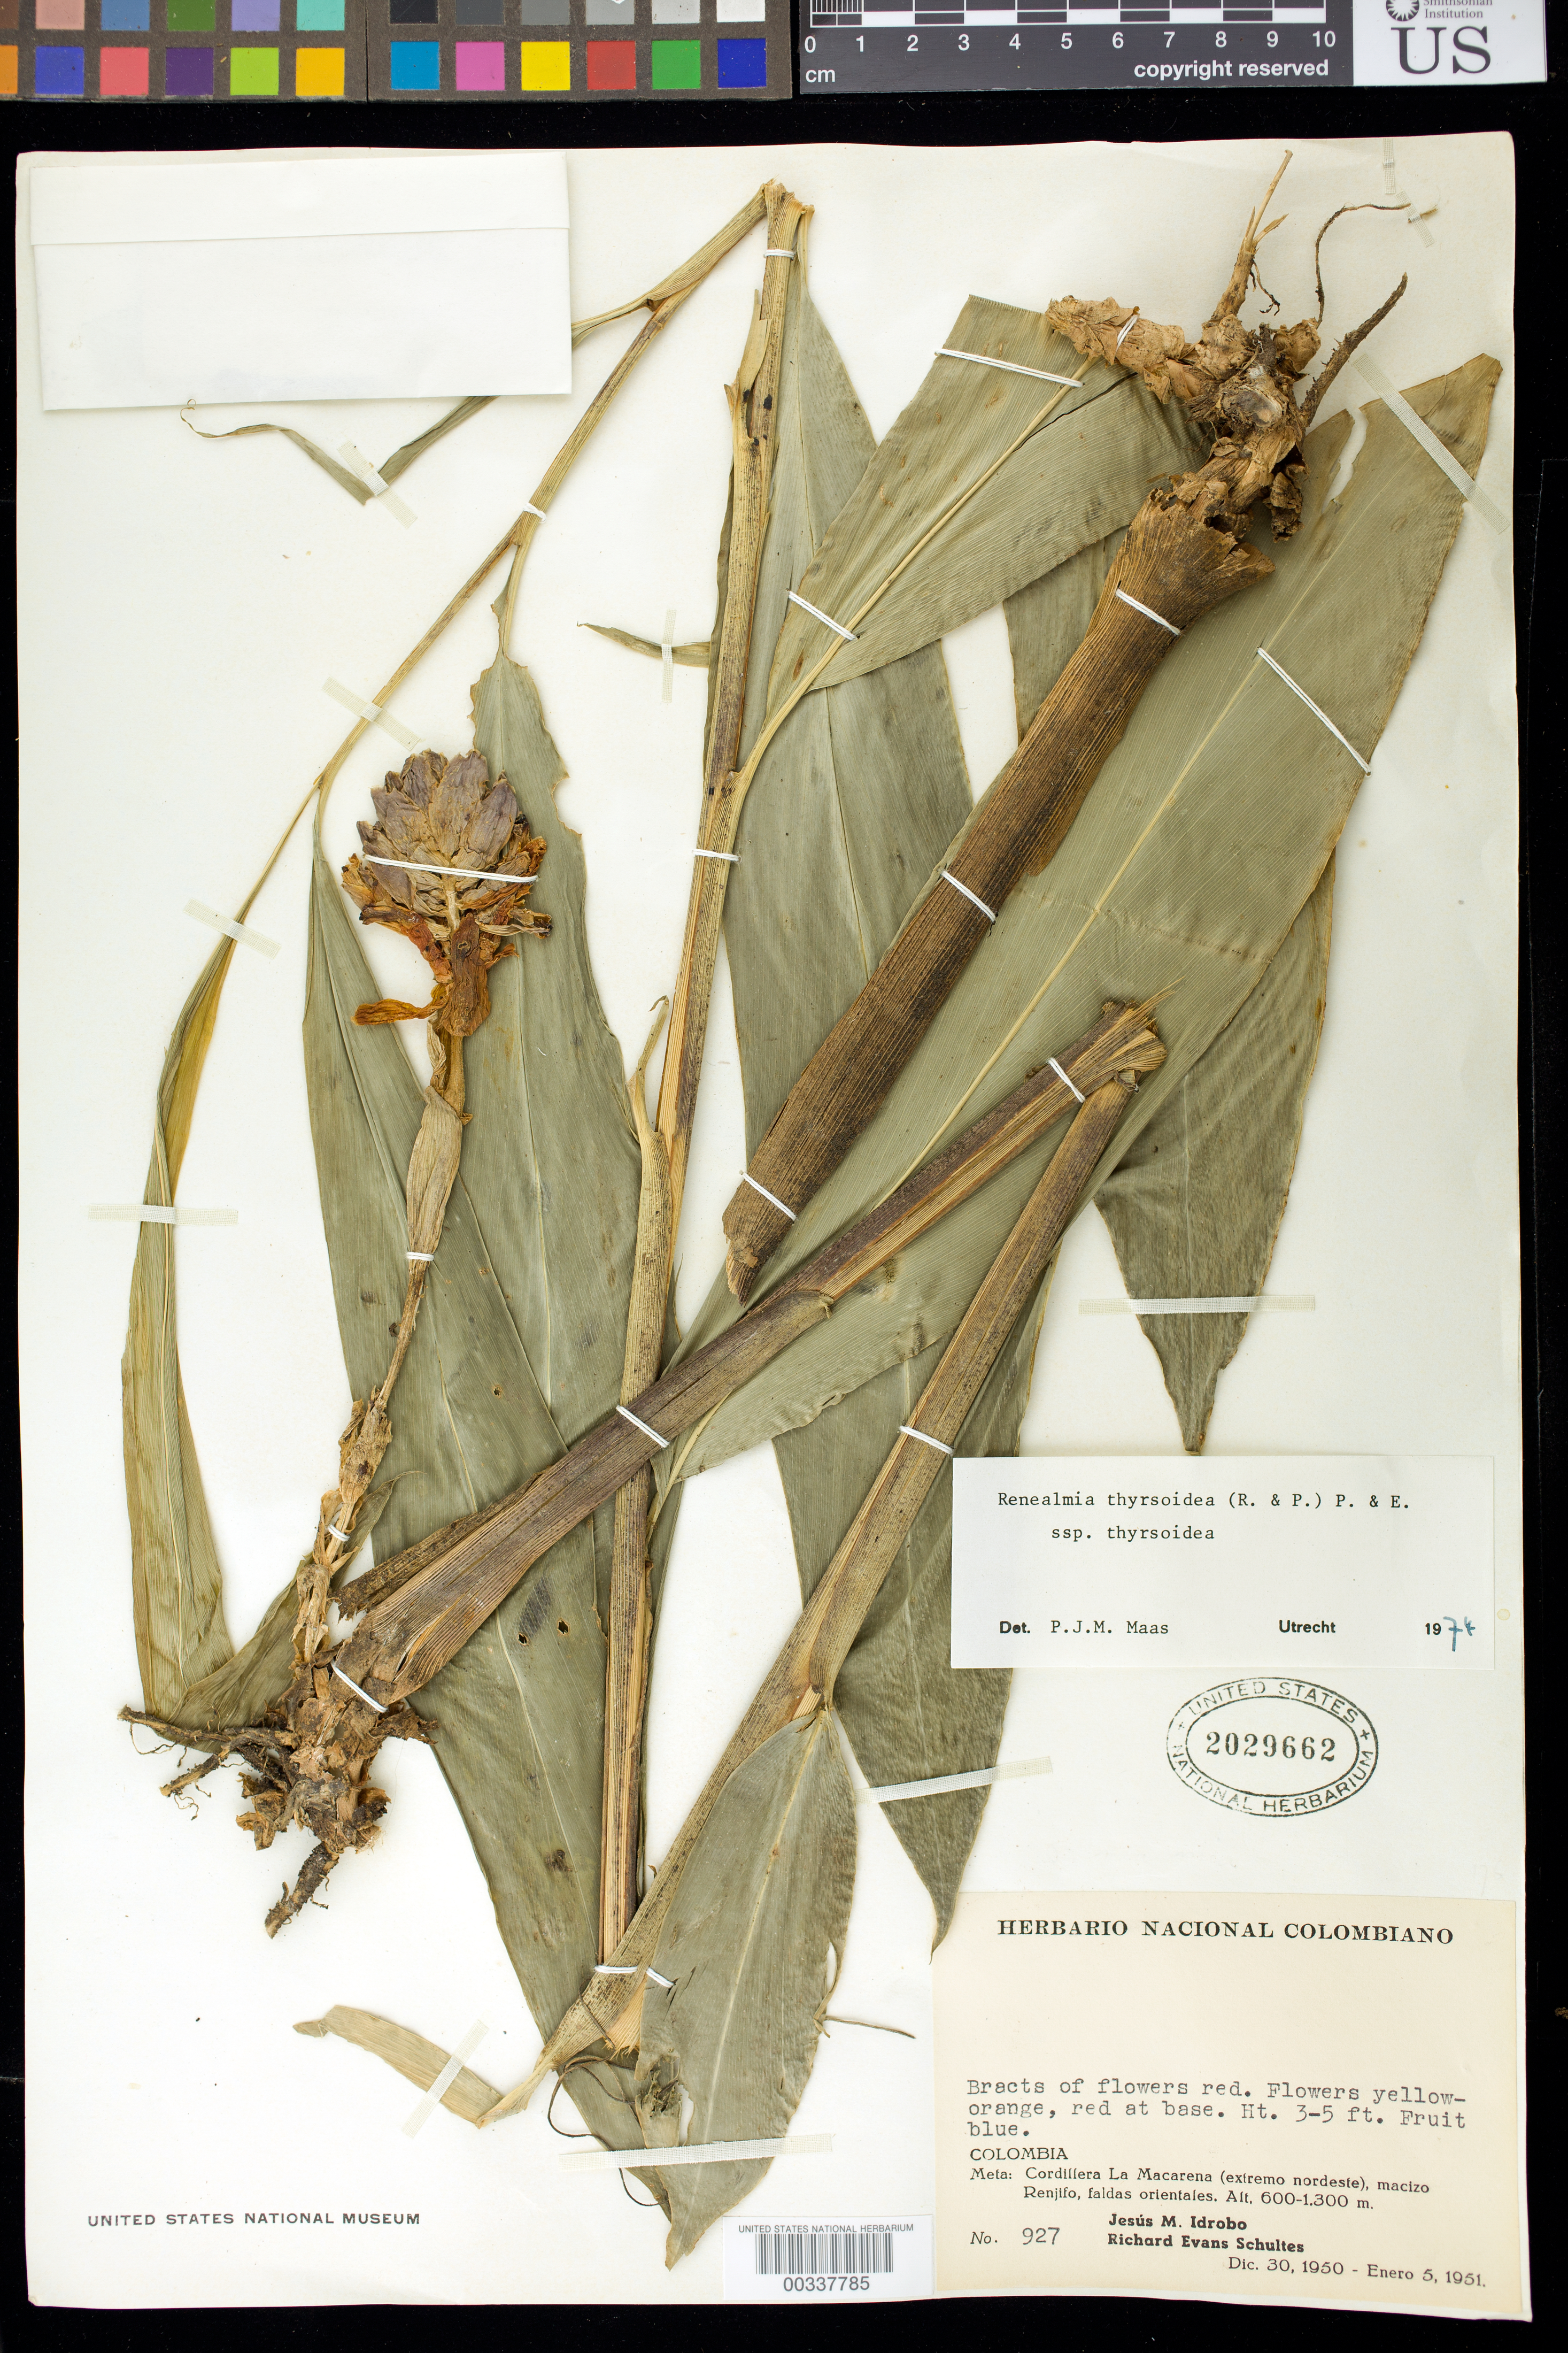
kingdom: Plantae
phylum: Tracheophyta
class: Liliopsida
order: Zingiberales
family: Zingiberaceae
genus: Renealmia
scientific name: Renealmia thyrsoidea subsp. thyrsoidea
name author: (Ruiz & Pav.) Poepp. & Endl.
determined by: Maas, Paul J. M.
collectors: J. M. Idrobo & R. E. Schultes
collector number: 927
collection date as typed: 30 Dec 1950 to 05 Jan 1951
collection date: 1950-12-30/1951-01-05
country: Colombia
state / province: Meta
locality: Cordillera la Macarena, Macizo Renjifo, Faldas Orientales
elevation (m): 600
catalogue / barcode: US 2029662